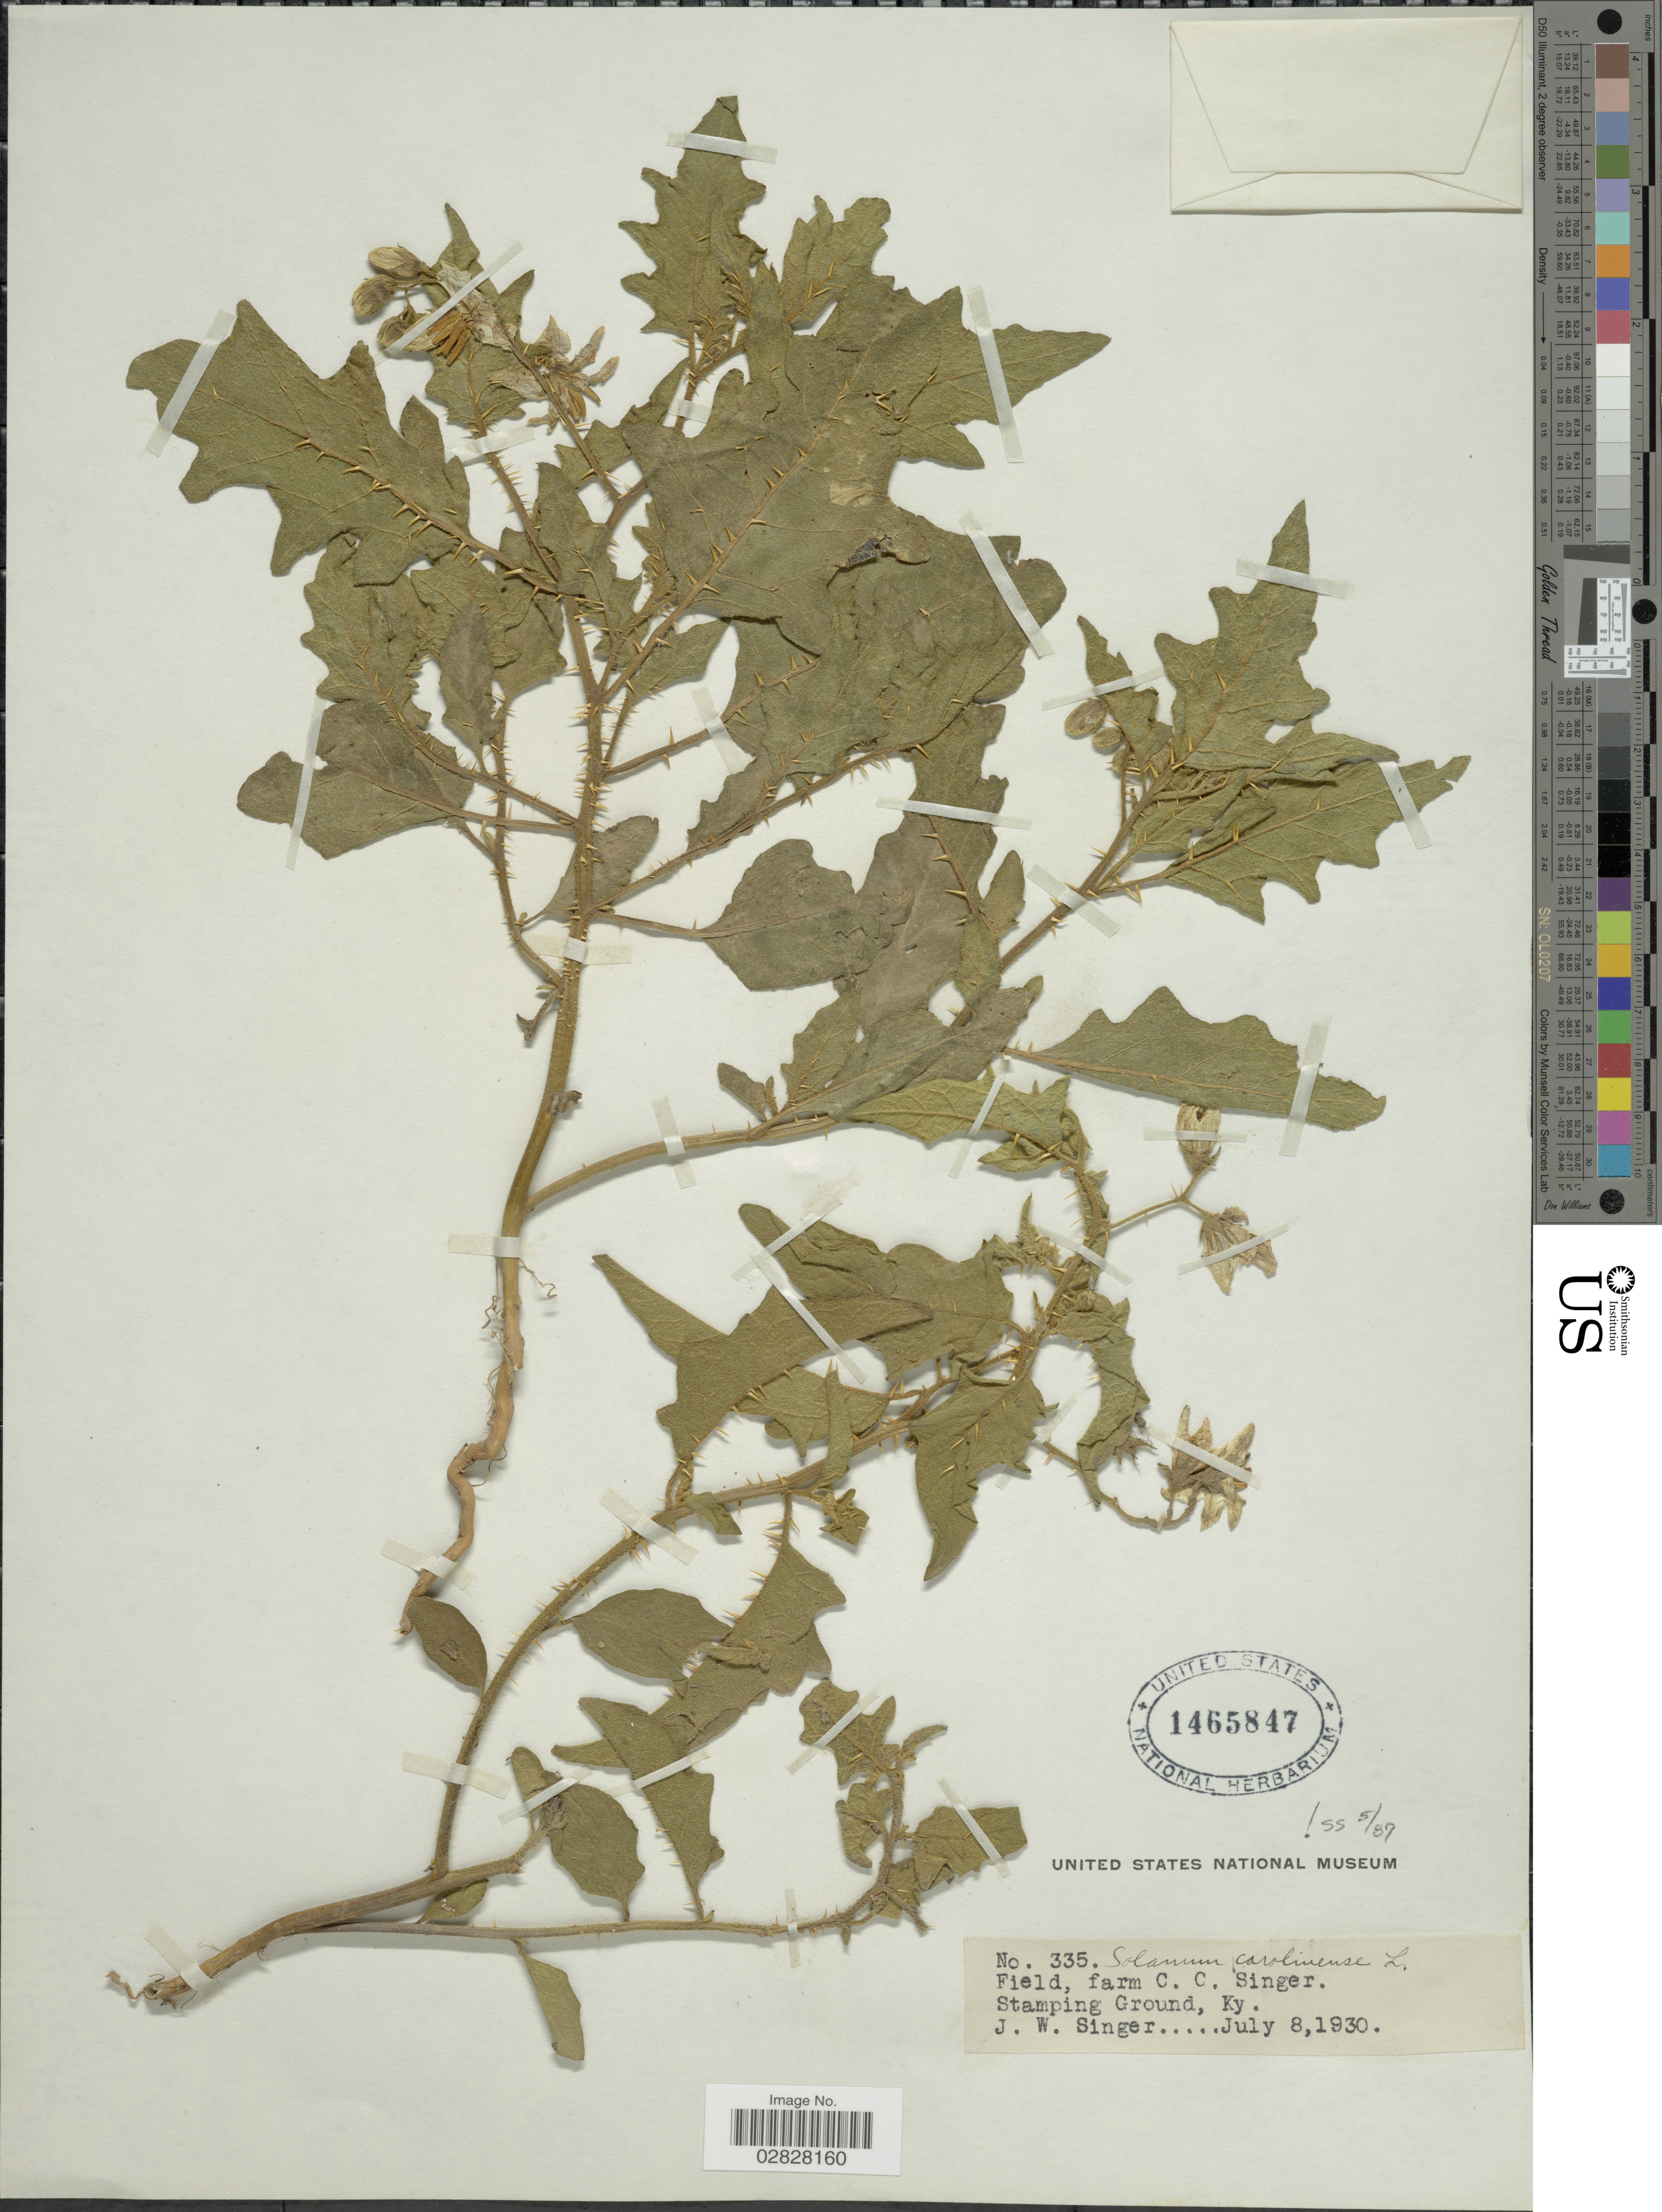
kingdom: Plantae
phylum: Tracheophyta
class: Magnoliopsida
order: Solanales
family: Solanaceae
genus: Solanum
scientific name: Solanum carolinense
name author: L.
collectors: J. EW. Singer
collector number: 335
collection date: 1930-07-08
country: United States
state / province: Kentucky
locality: Field, farm C.C. Singer. Stamping Ground.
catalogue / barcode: US 1465847